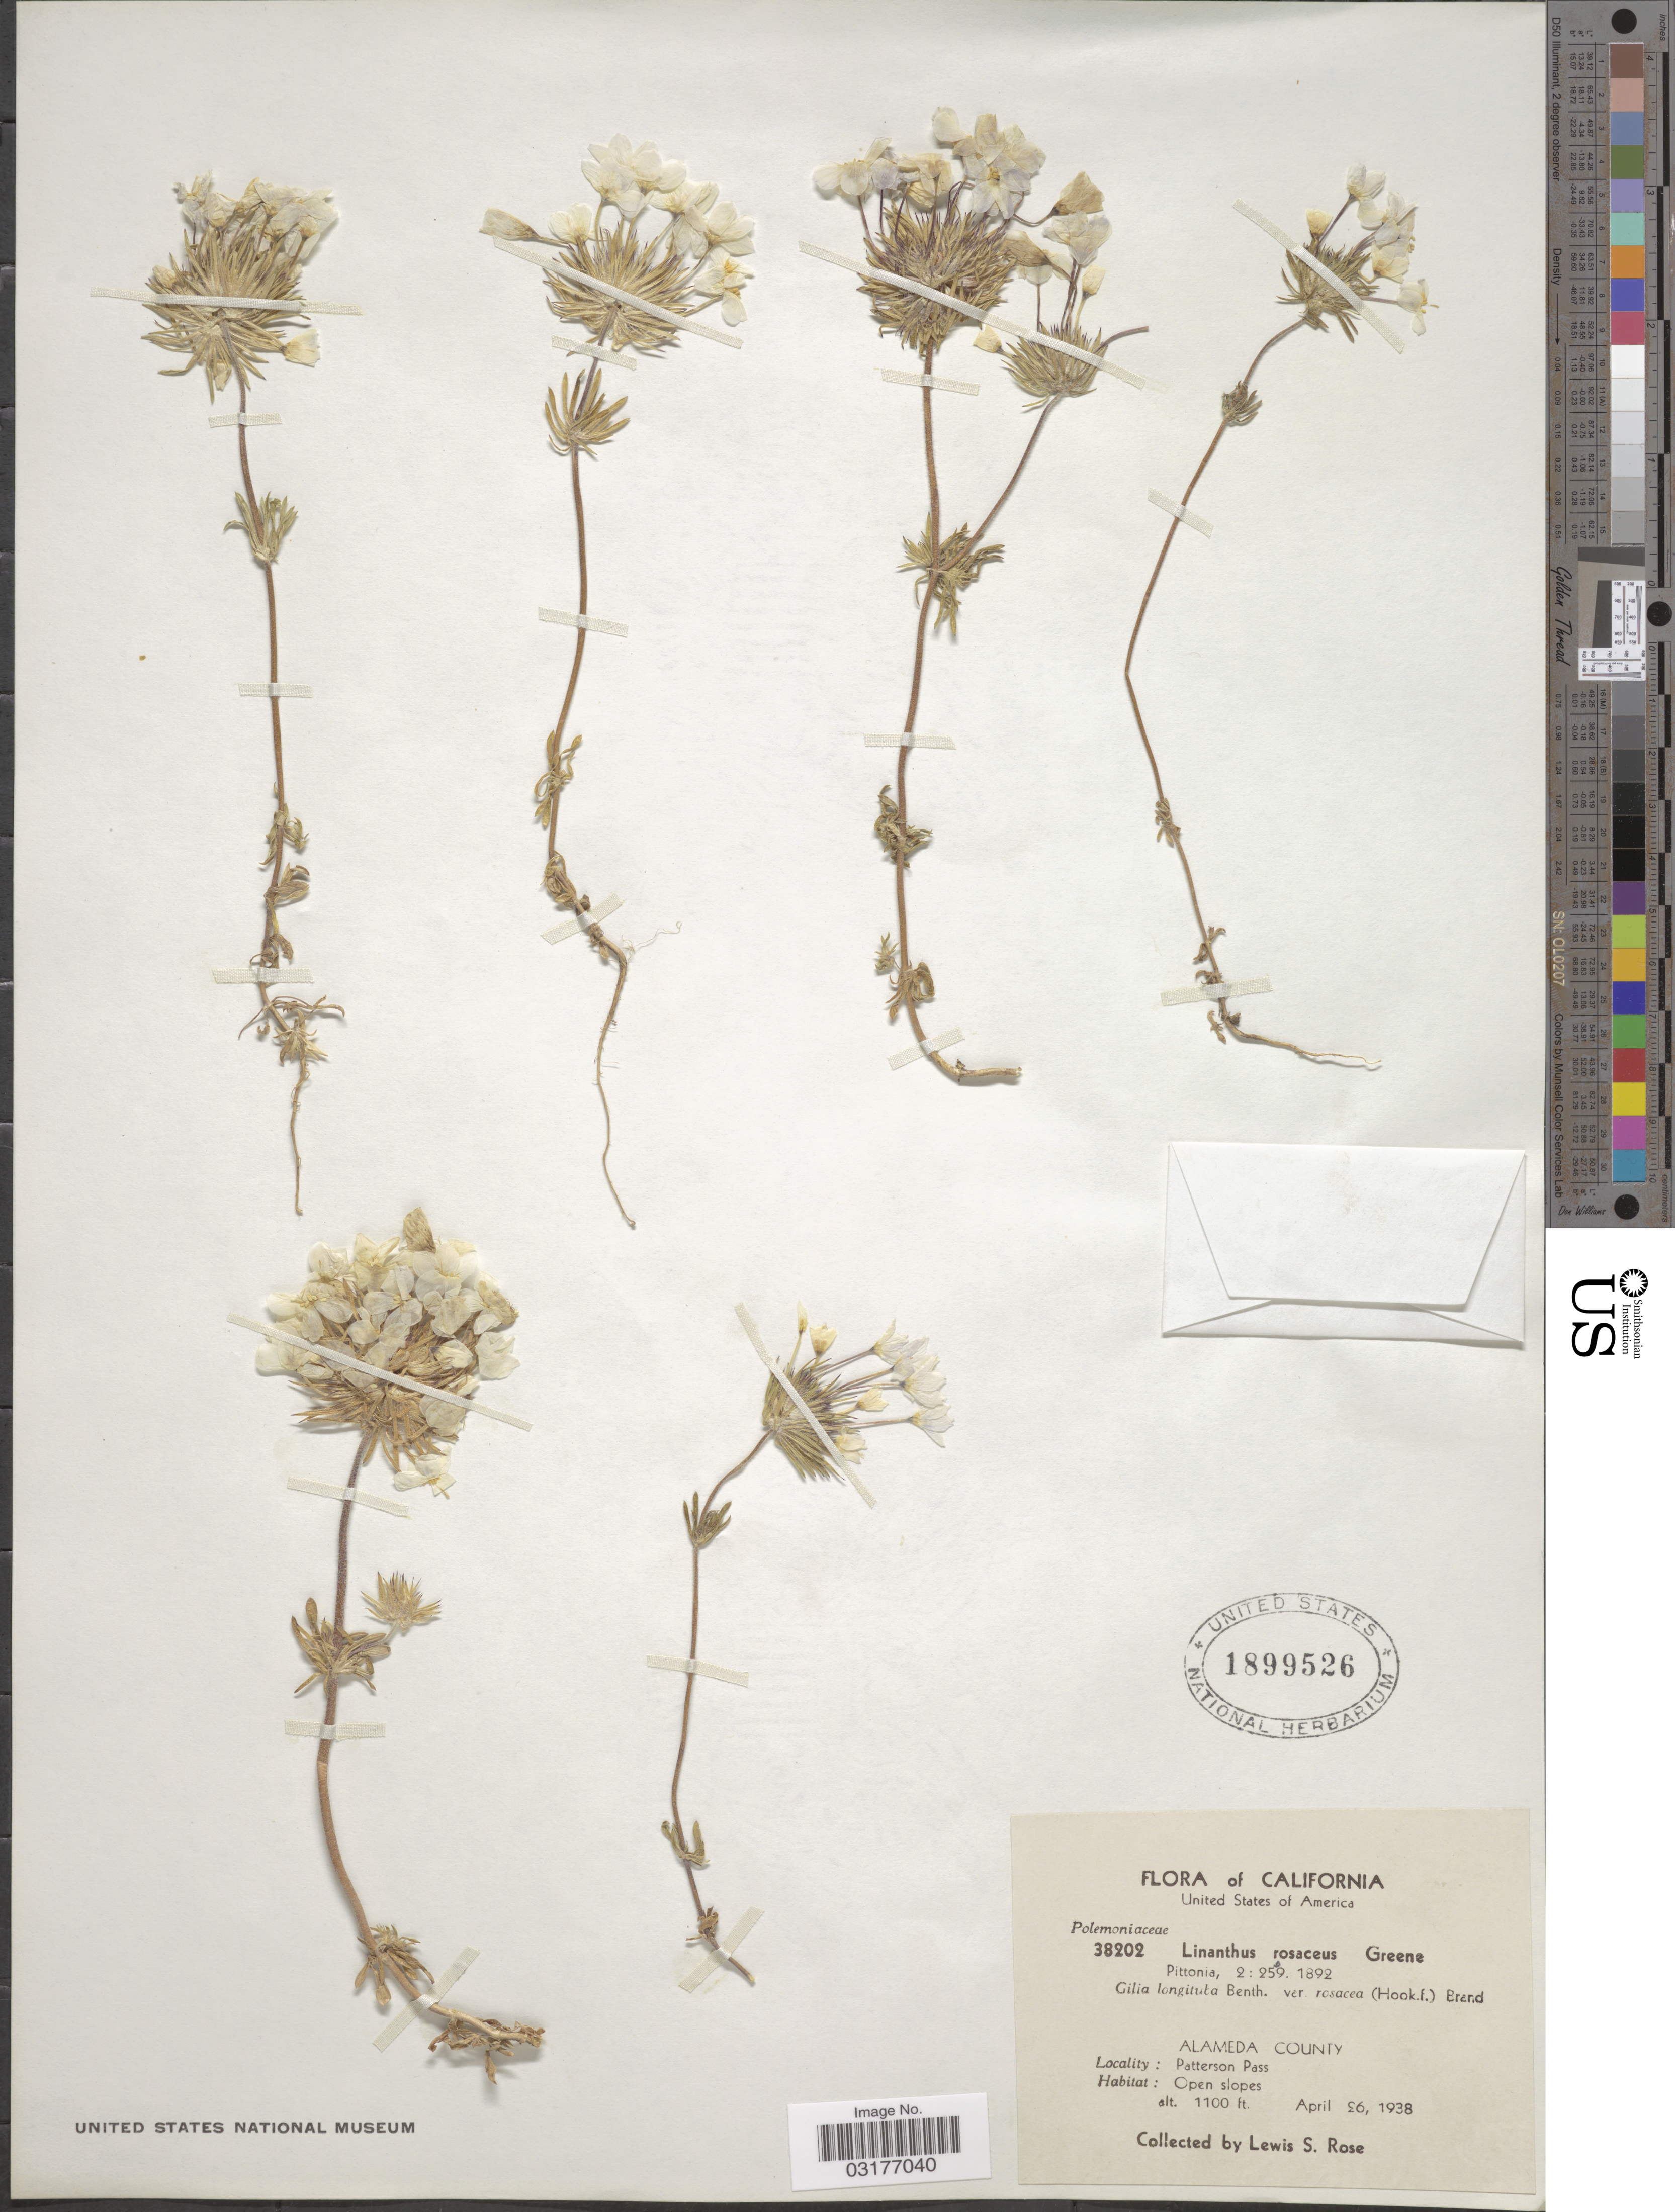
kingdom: Plantae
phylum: Tracheophyta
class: Magnoliopsida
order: Ericales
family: Polemoniaceae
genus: Leptosiphon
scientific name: Leptosiphon androsaceus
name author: Benth.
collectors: L. S. Rose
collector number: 38202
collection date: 1938-04-26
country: United States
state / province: California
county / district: Alameda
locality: Alameda County. Patterson Pass. Open slopes.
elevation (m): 335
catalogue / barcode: US 1899526